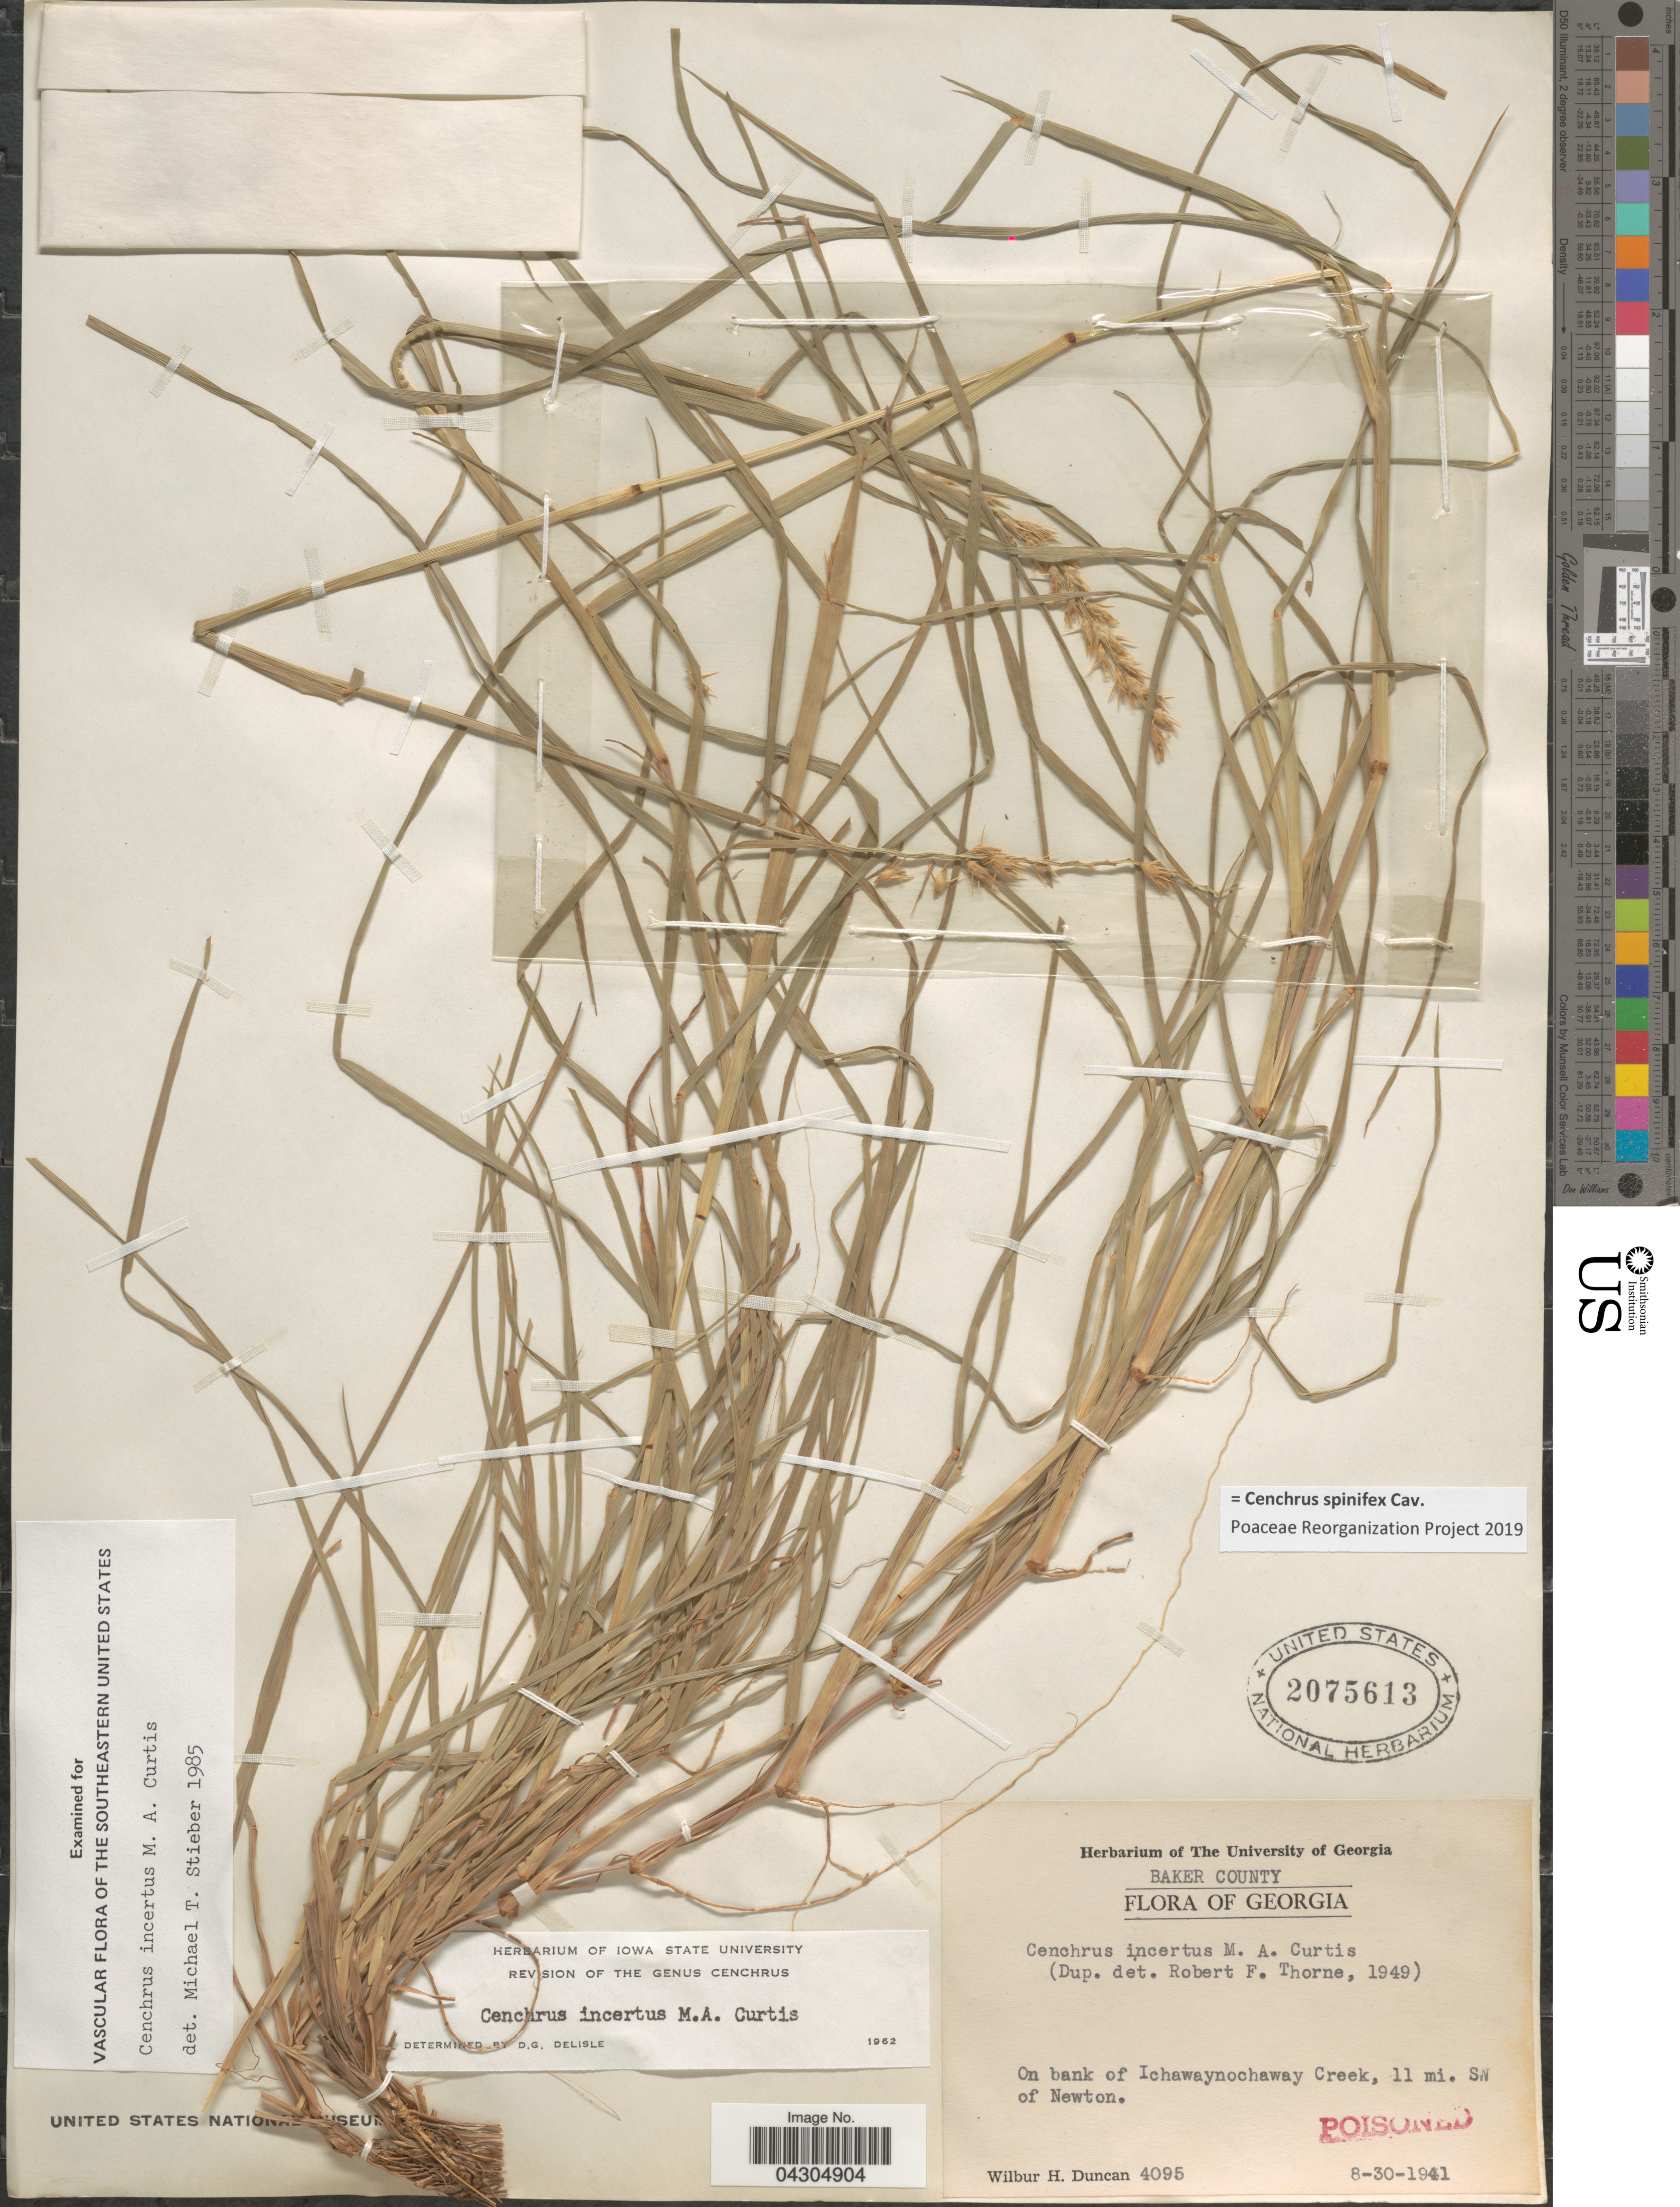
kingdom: Plantae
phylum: Tracheophyta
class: Liliopsida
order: Poales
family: Poaceae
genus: Cenchrus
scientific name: Cenchrus spinifex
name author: Cav.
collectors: W. H. Duncan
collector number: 4095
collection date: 1941-08-30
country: United States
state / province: Georgia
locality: Baker County. On bank of Ichawaynochaway Creek, 11 mi. SW of Newton.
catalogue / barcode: US 2075613